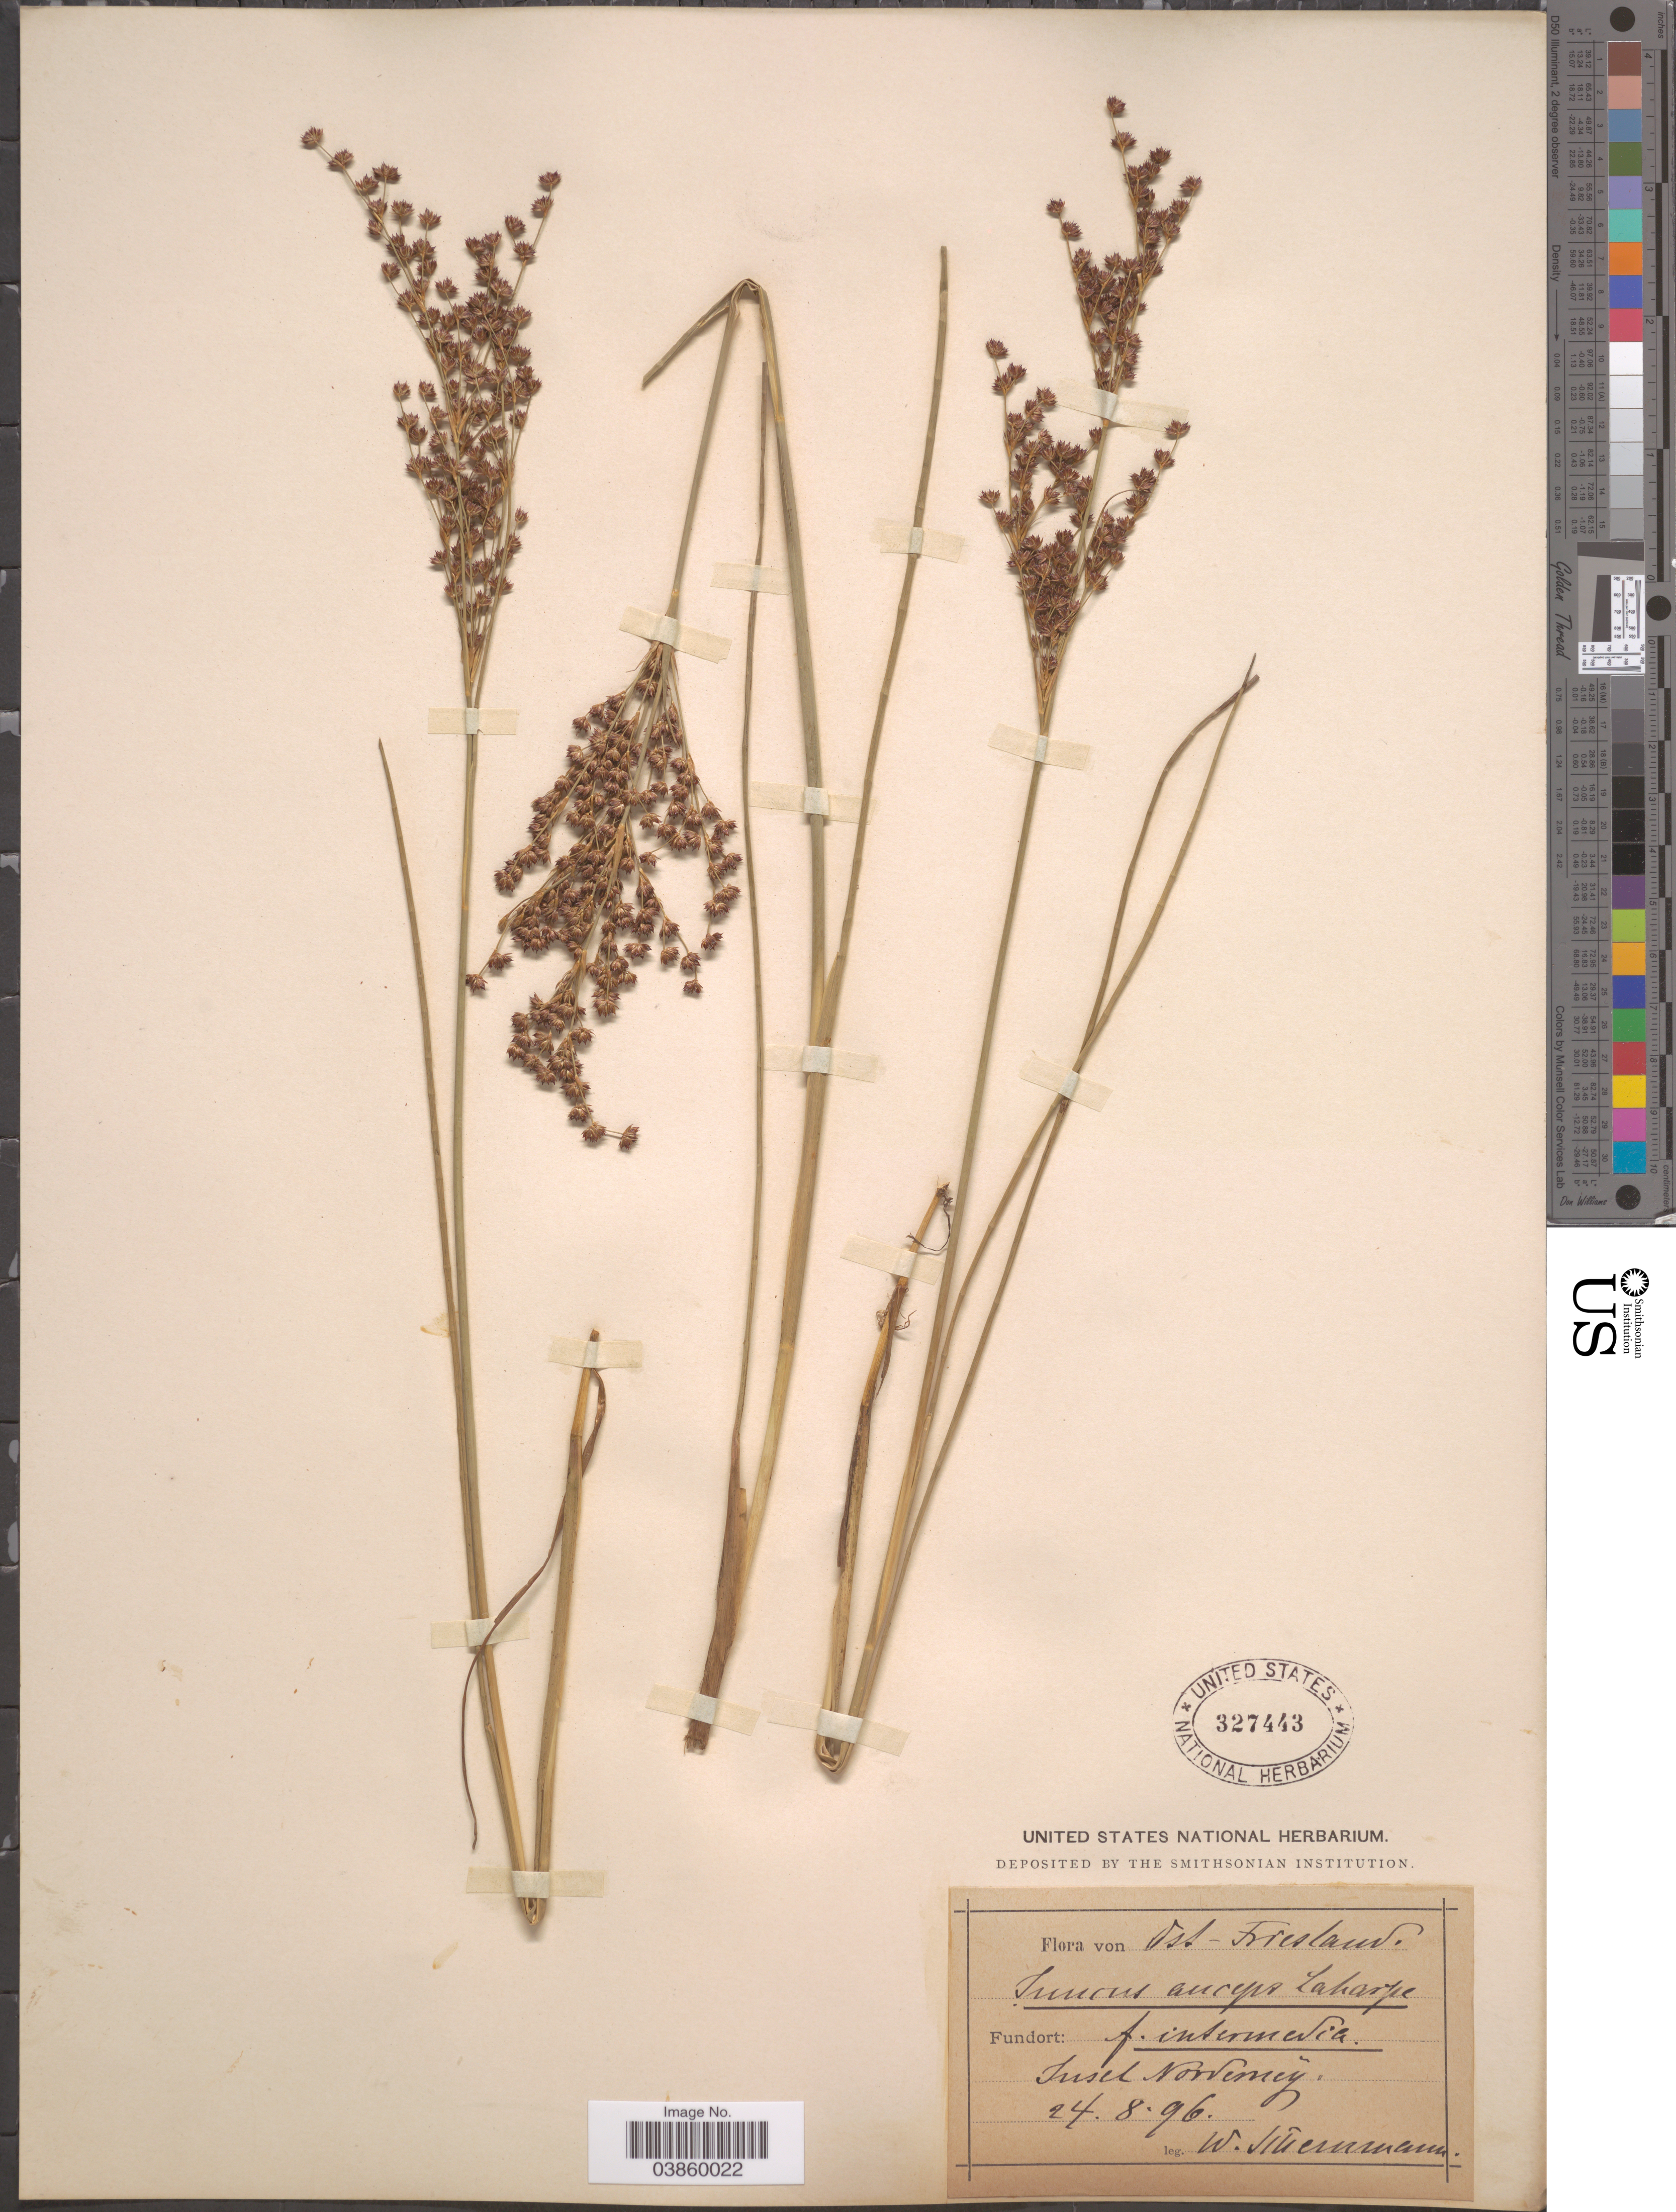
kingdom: Plantae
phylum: Tracheophyta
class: Liliopsida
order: Poales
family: Juncaceae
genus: Juncus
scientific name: Juncus anceps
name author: Laharpe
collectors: W. Schemmann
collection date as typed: Transcribed d/m/y: 24/8/96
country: Germany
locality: Ost- Friesland. Insel Norderney.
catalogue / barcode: US 327443